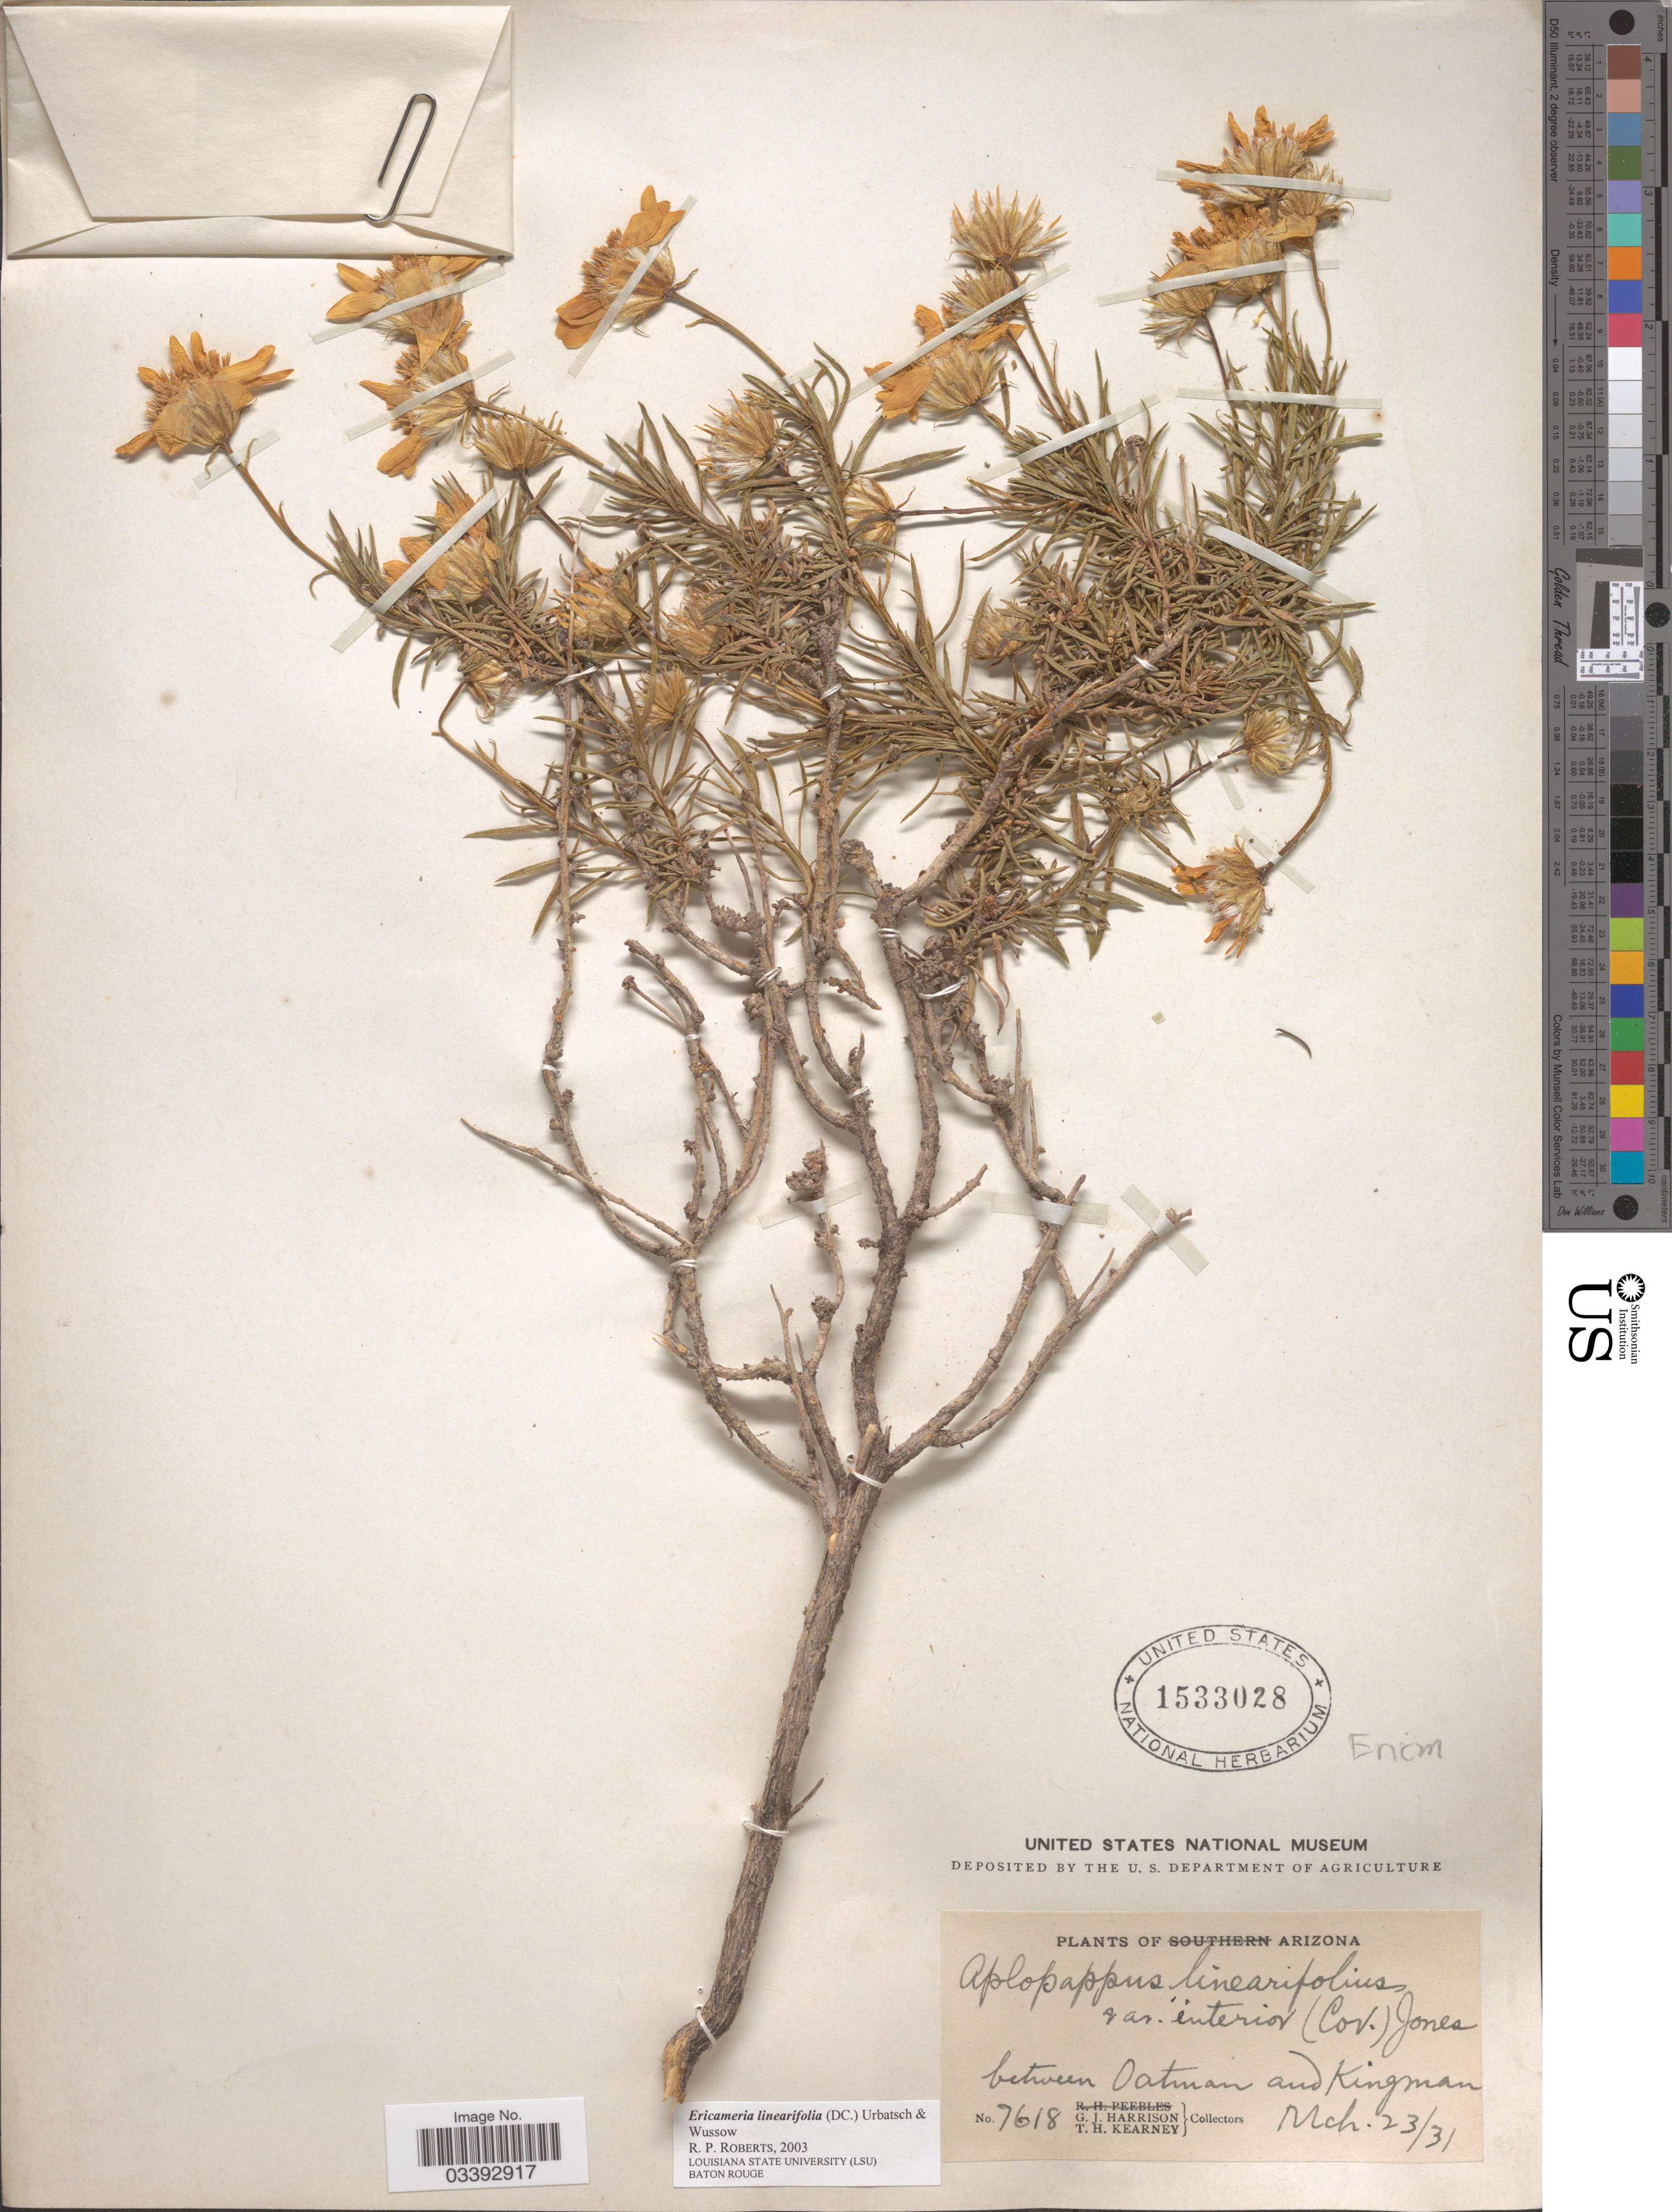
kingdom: Plantae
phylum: Tracheophyta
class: Magnoliopsida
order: Asterales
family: Asteraceae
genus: Ericameria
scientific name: Ericameria linearifolia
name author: (DC.) Urbatsch & Wussow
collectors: G. J. Harrison & T. H. Kearney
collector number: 7618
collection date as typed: Transcribed d/m/y: 23/3/31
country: United States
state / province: Arizona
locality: Between Oatman and Kingman.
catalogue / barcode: US 1533028